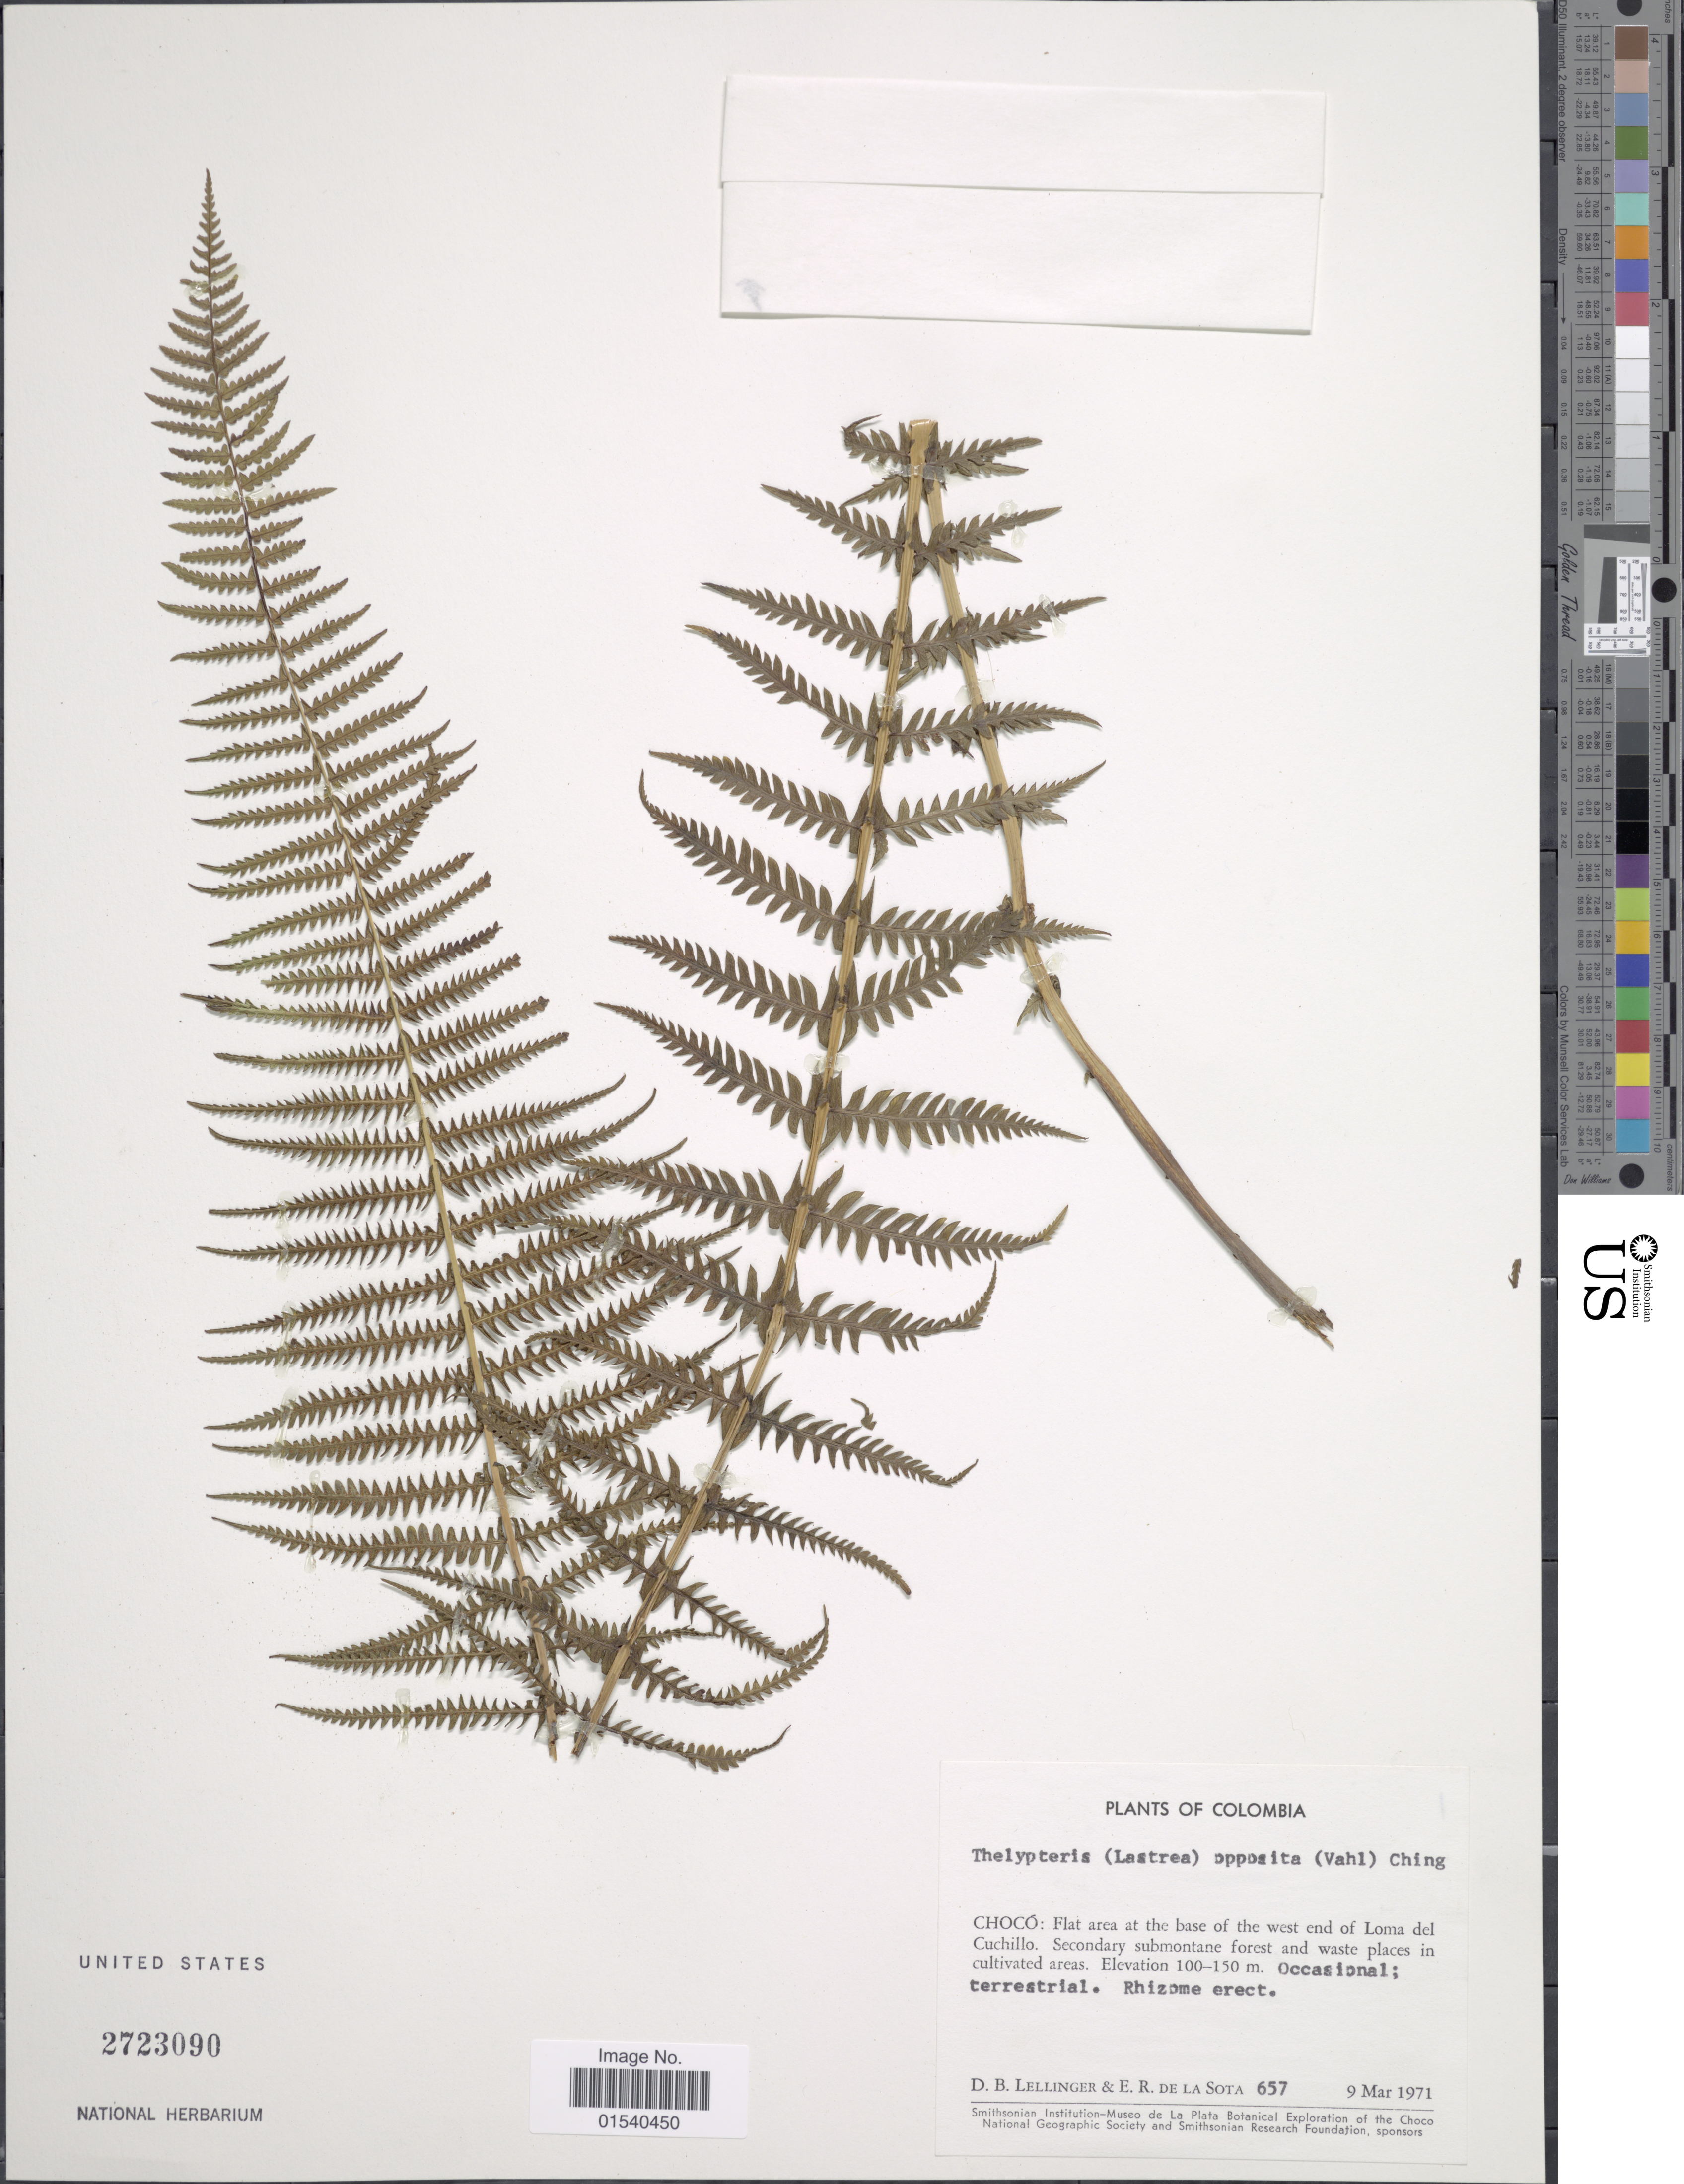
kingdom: Plantae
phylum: Tracheophyta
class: Polypodiopsida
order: Polypodiales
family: Thelypteridaceae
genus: Amauropelta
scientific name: Amauropelta opposita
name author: (Vahl) Pic. Serm.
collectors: D. B. Lellinger & E. R. de la Sota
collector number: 657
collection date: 1971-03-09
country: Colombia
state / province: Chocó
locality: Flat area at the base of the west end of Loma del Cuchillo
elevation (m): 100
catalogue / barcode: US 2723090